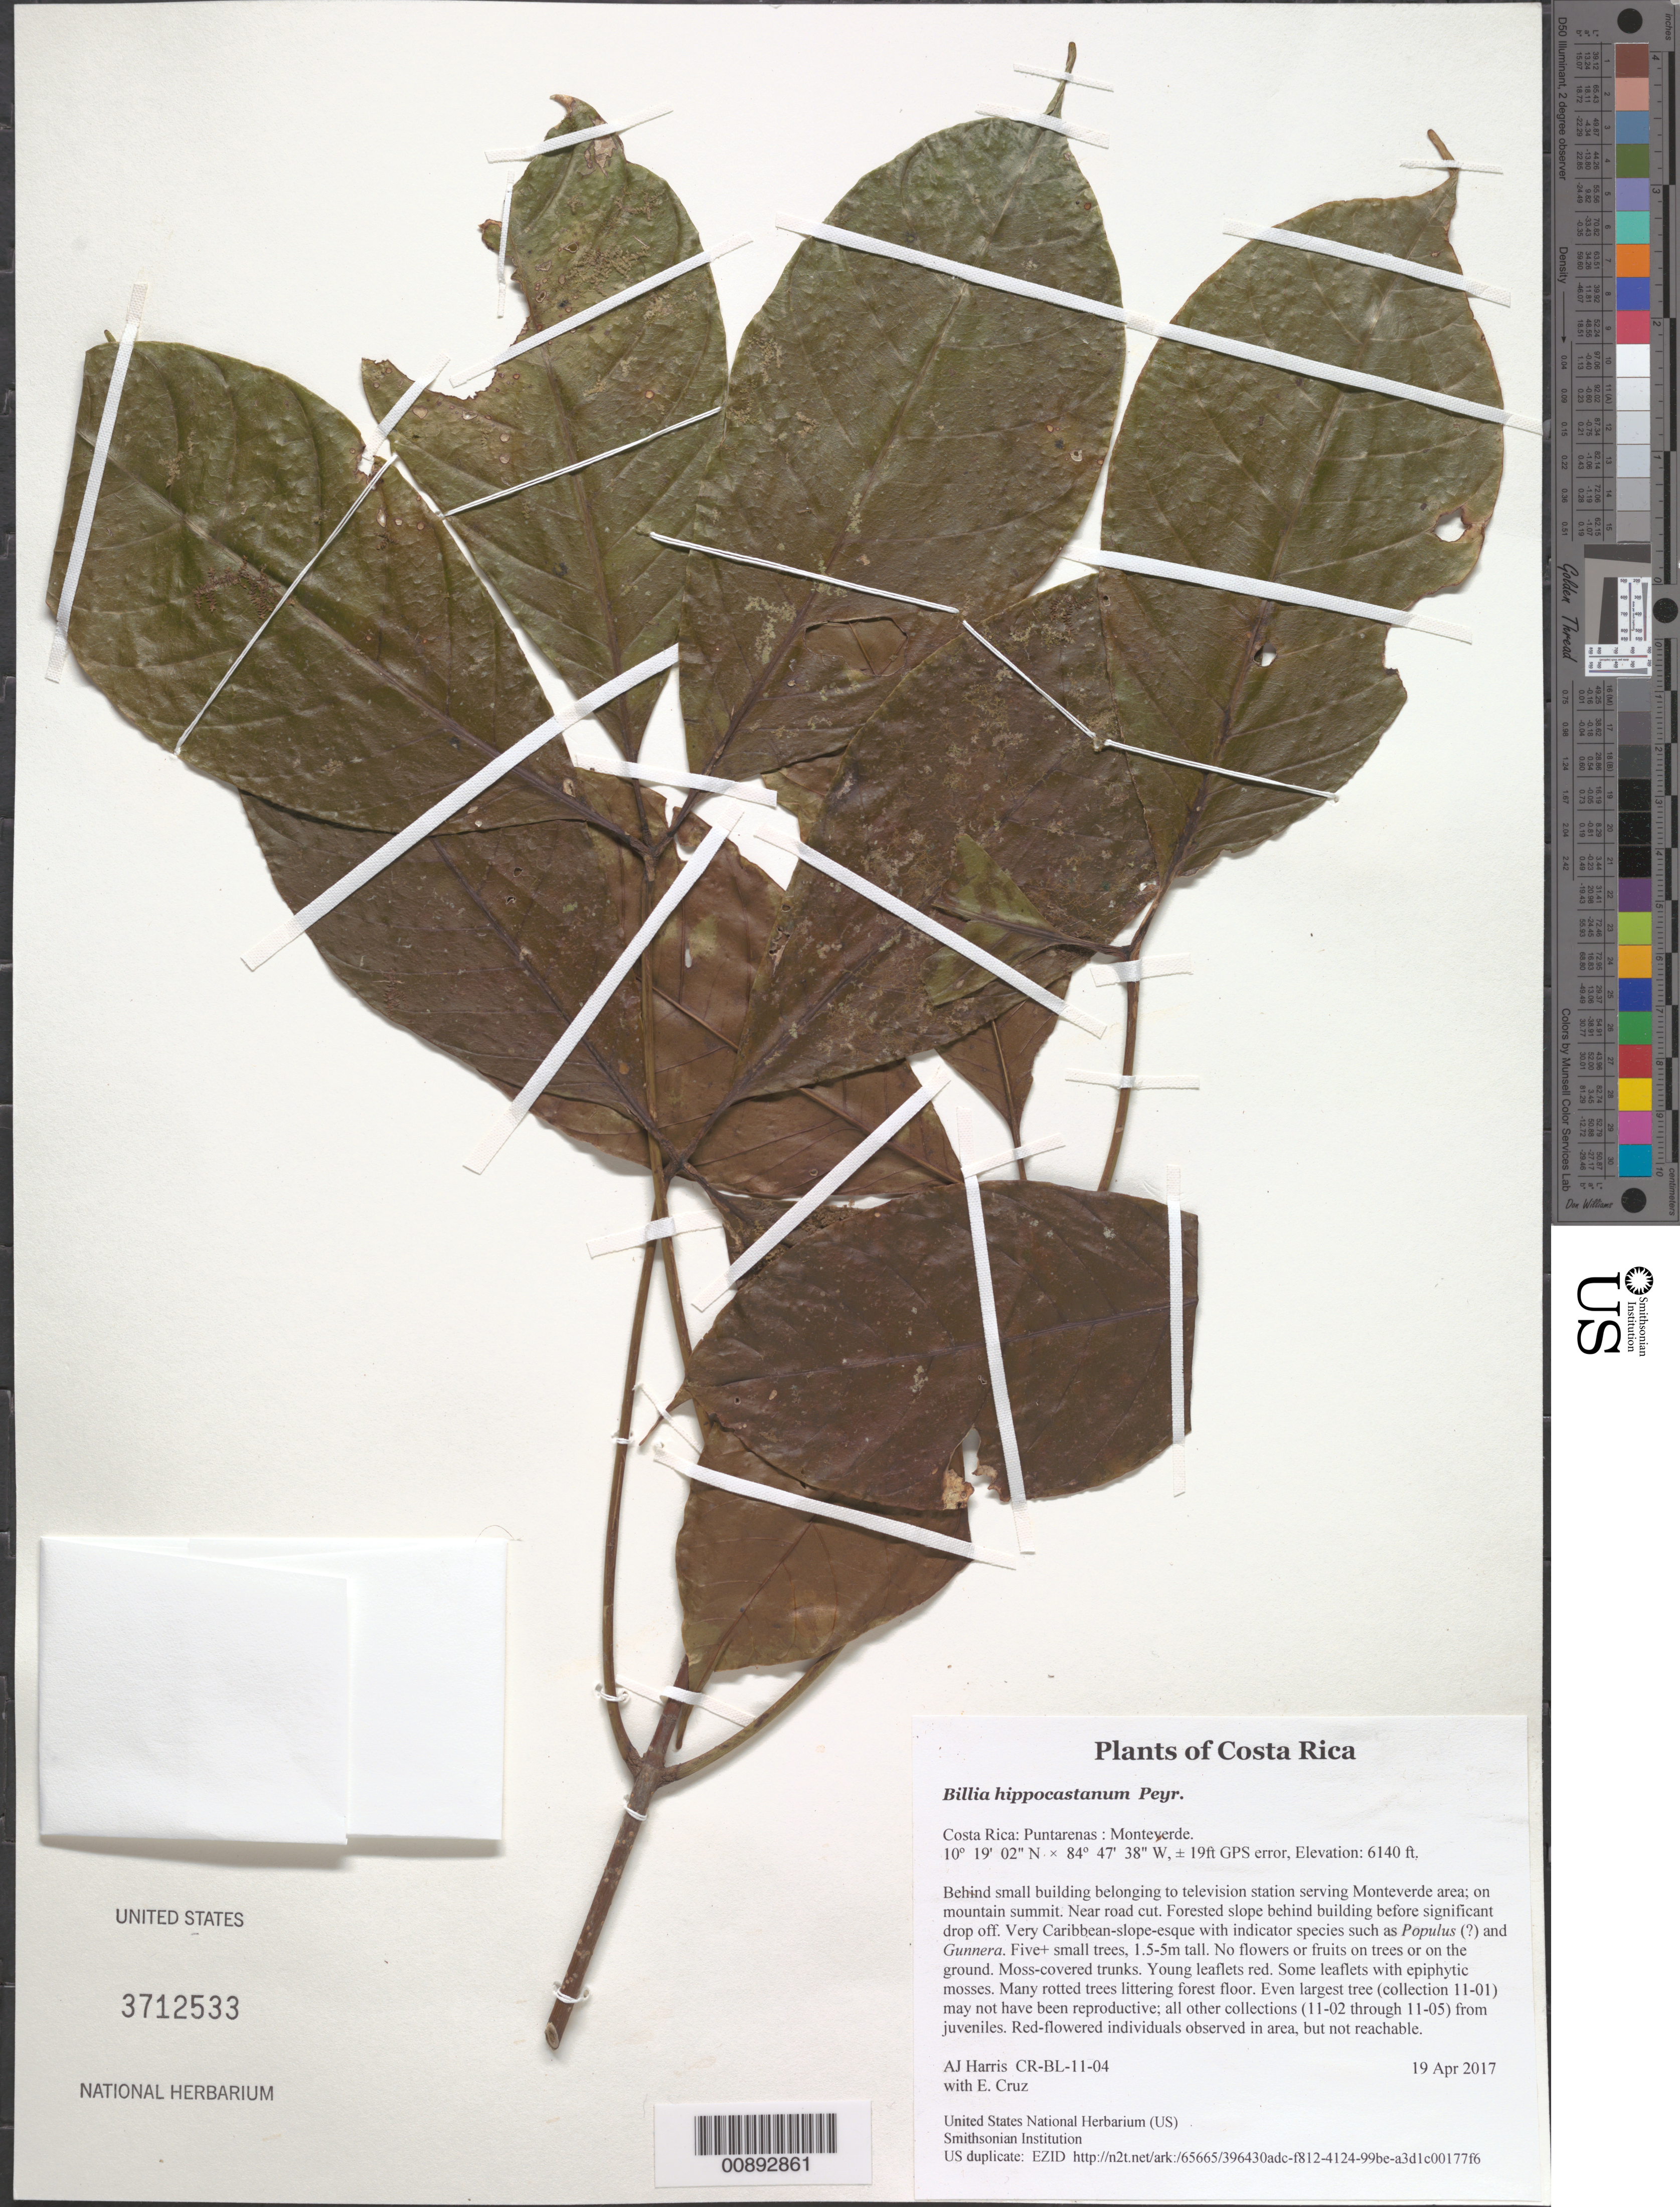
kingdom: Plantae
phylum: Tracheophyta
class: Magnoliopsida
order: Sapindales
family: Sapindaceae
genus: Billia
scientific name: Billia hippocastanum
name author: Peyr.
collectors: A. J. Harris & E. Cruz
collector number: CR-BL-11-04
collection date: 2017-04-18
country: Costa Rica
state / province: Puntarenas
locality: Monteverde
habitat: Forested slope behind building before significant drop off. Very Caribbean-slope-esque with indicator species such as Populus (?) and Gunnera.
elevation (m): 1871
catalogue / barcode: US 3712533